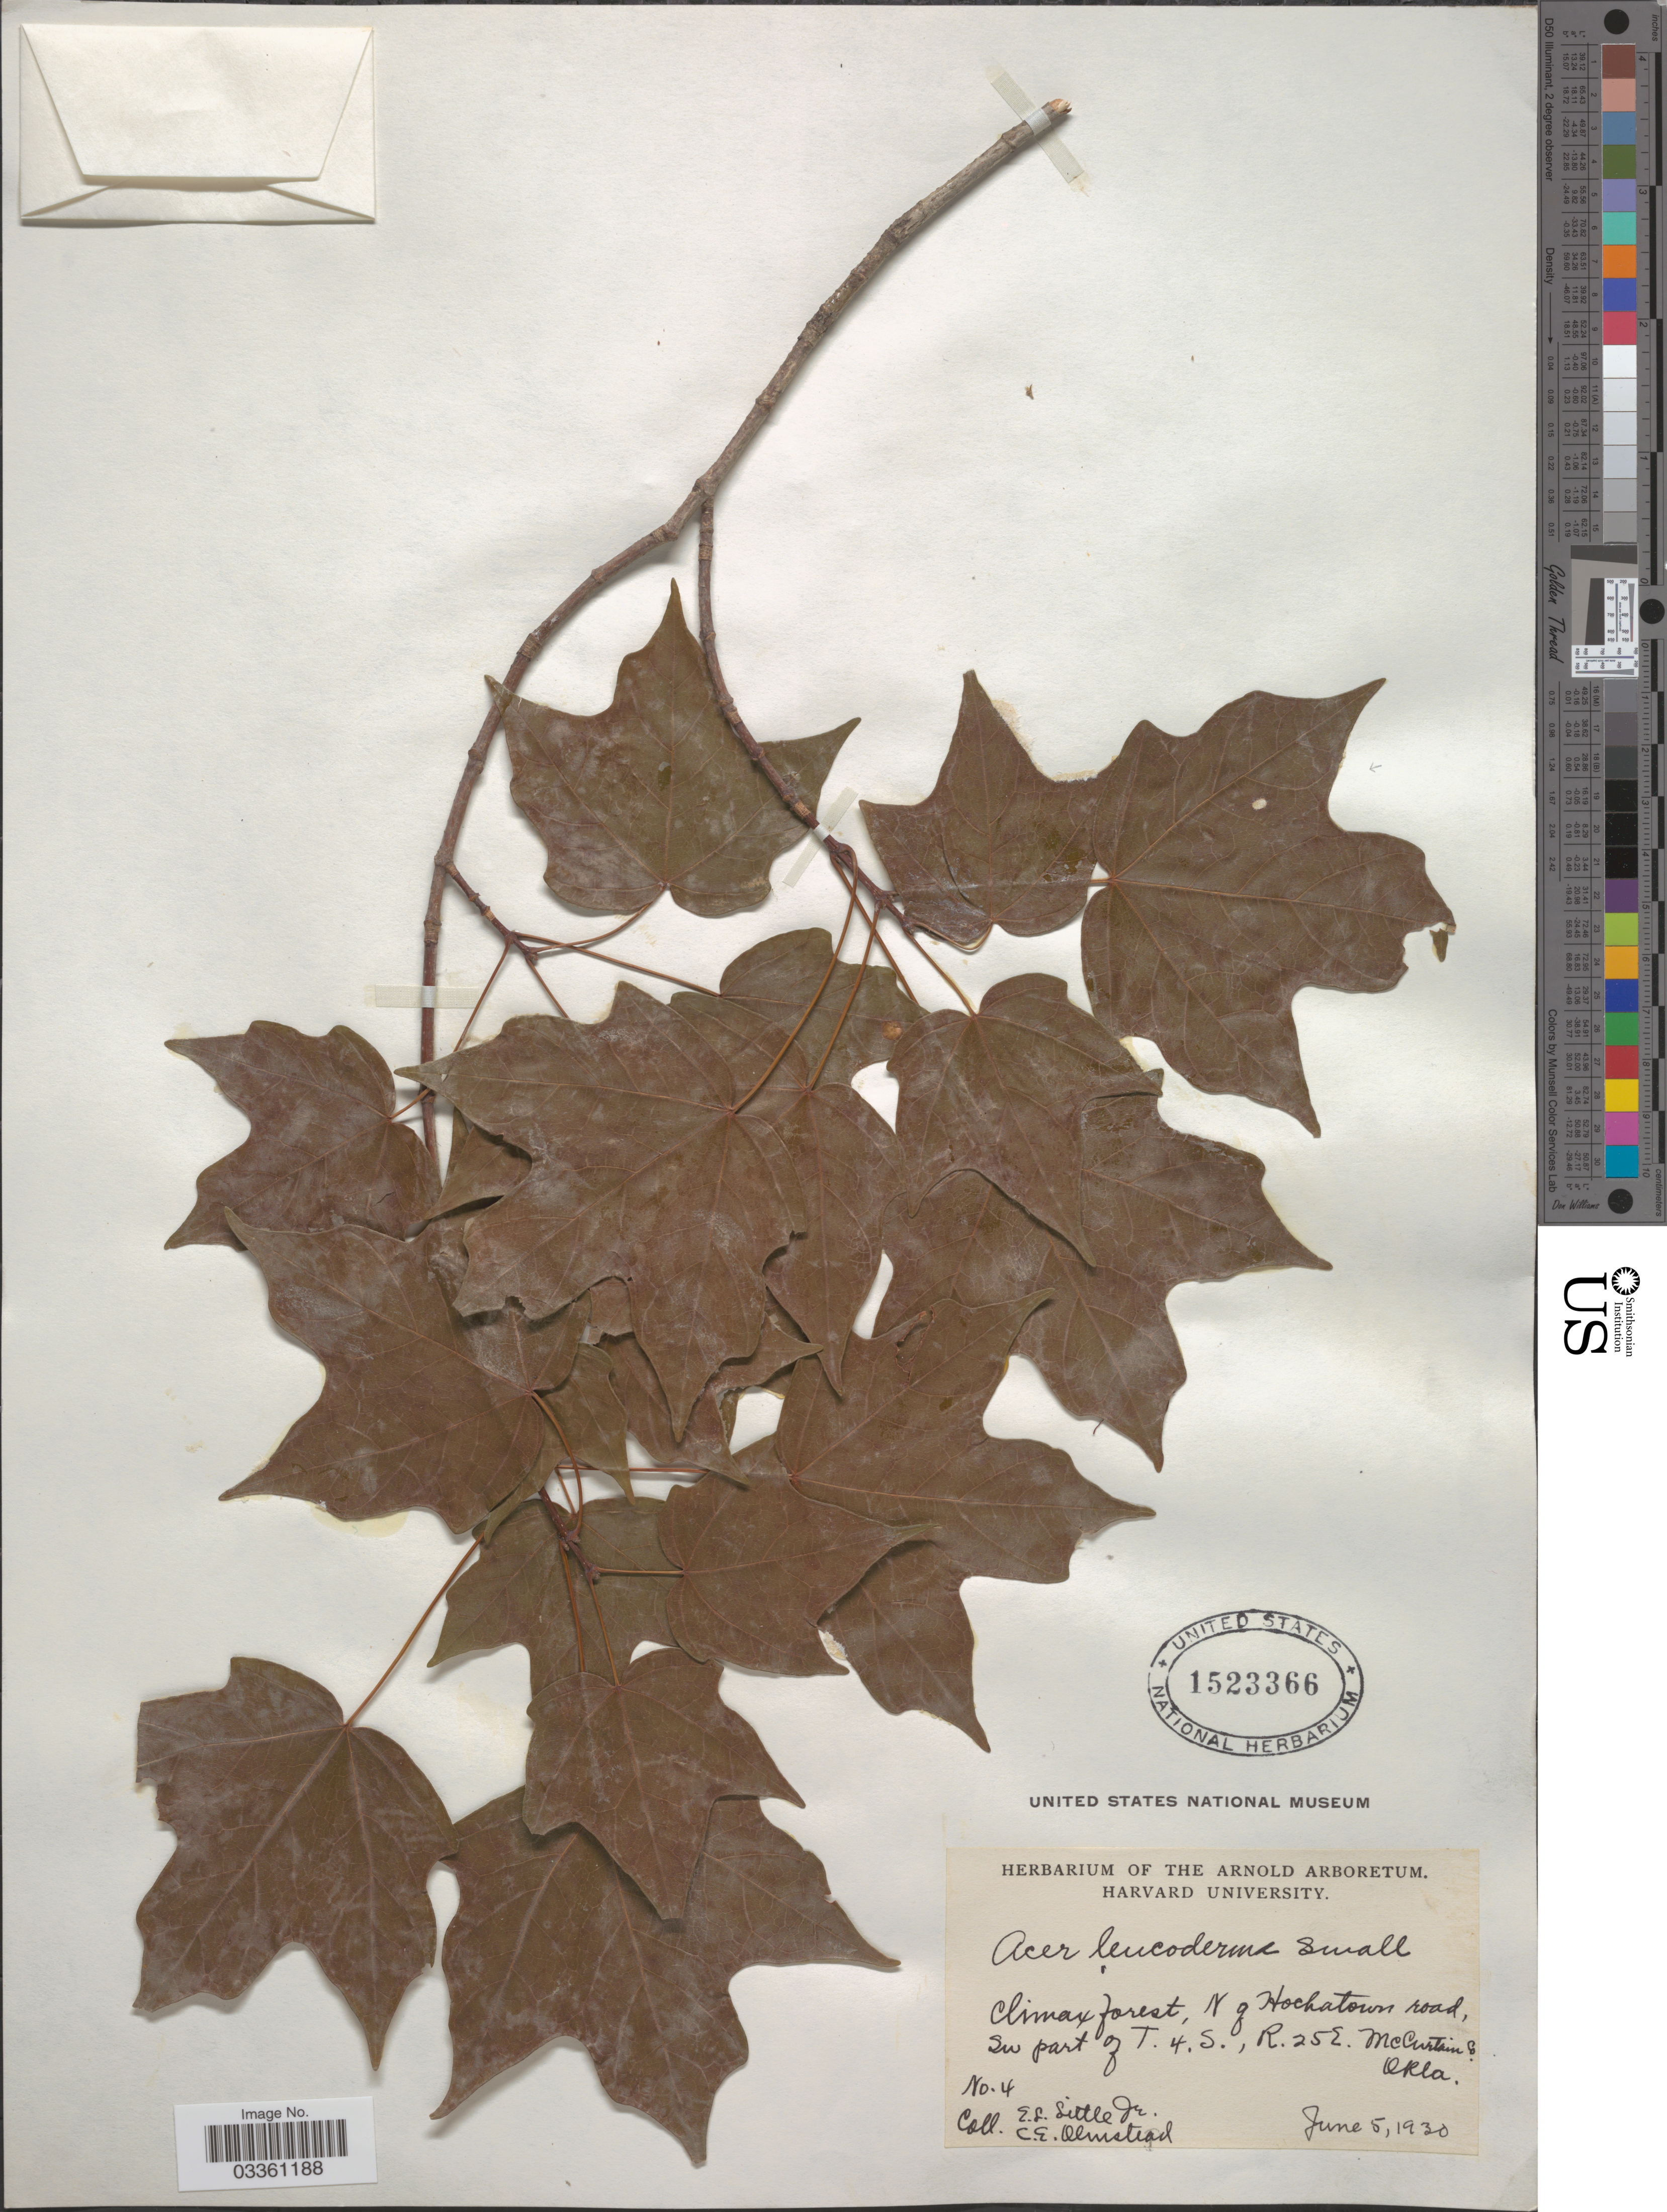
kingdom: Plantae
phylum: Tracheophyta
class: Magnoliopsida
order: Sapindales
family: Sapindaceae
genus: Acer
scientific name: Acer saccharum subsp. leucoderme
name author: (Small) Desmarais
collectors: E. L. Little & C. Olmstead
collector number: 4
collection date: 1930-06-05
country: United States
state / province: Oklahoma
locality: N of Hochatown road, SW part of T. 4. S., R. 25 E. McCurtain Co.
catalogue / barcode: US 1523366